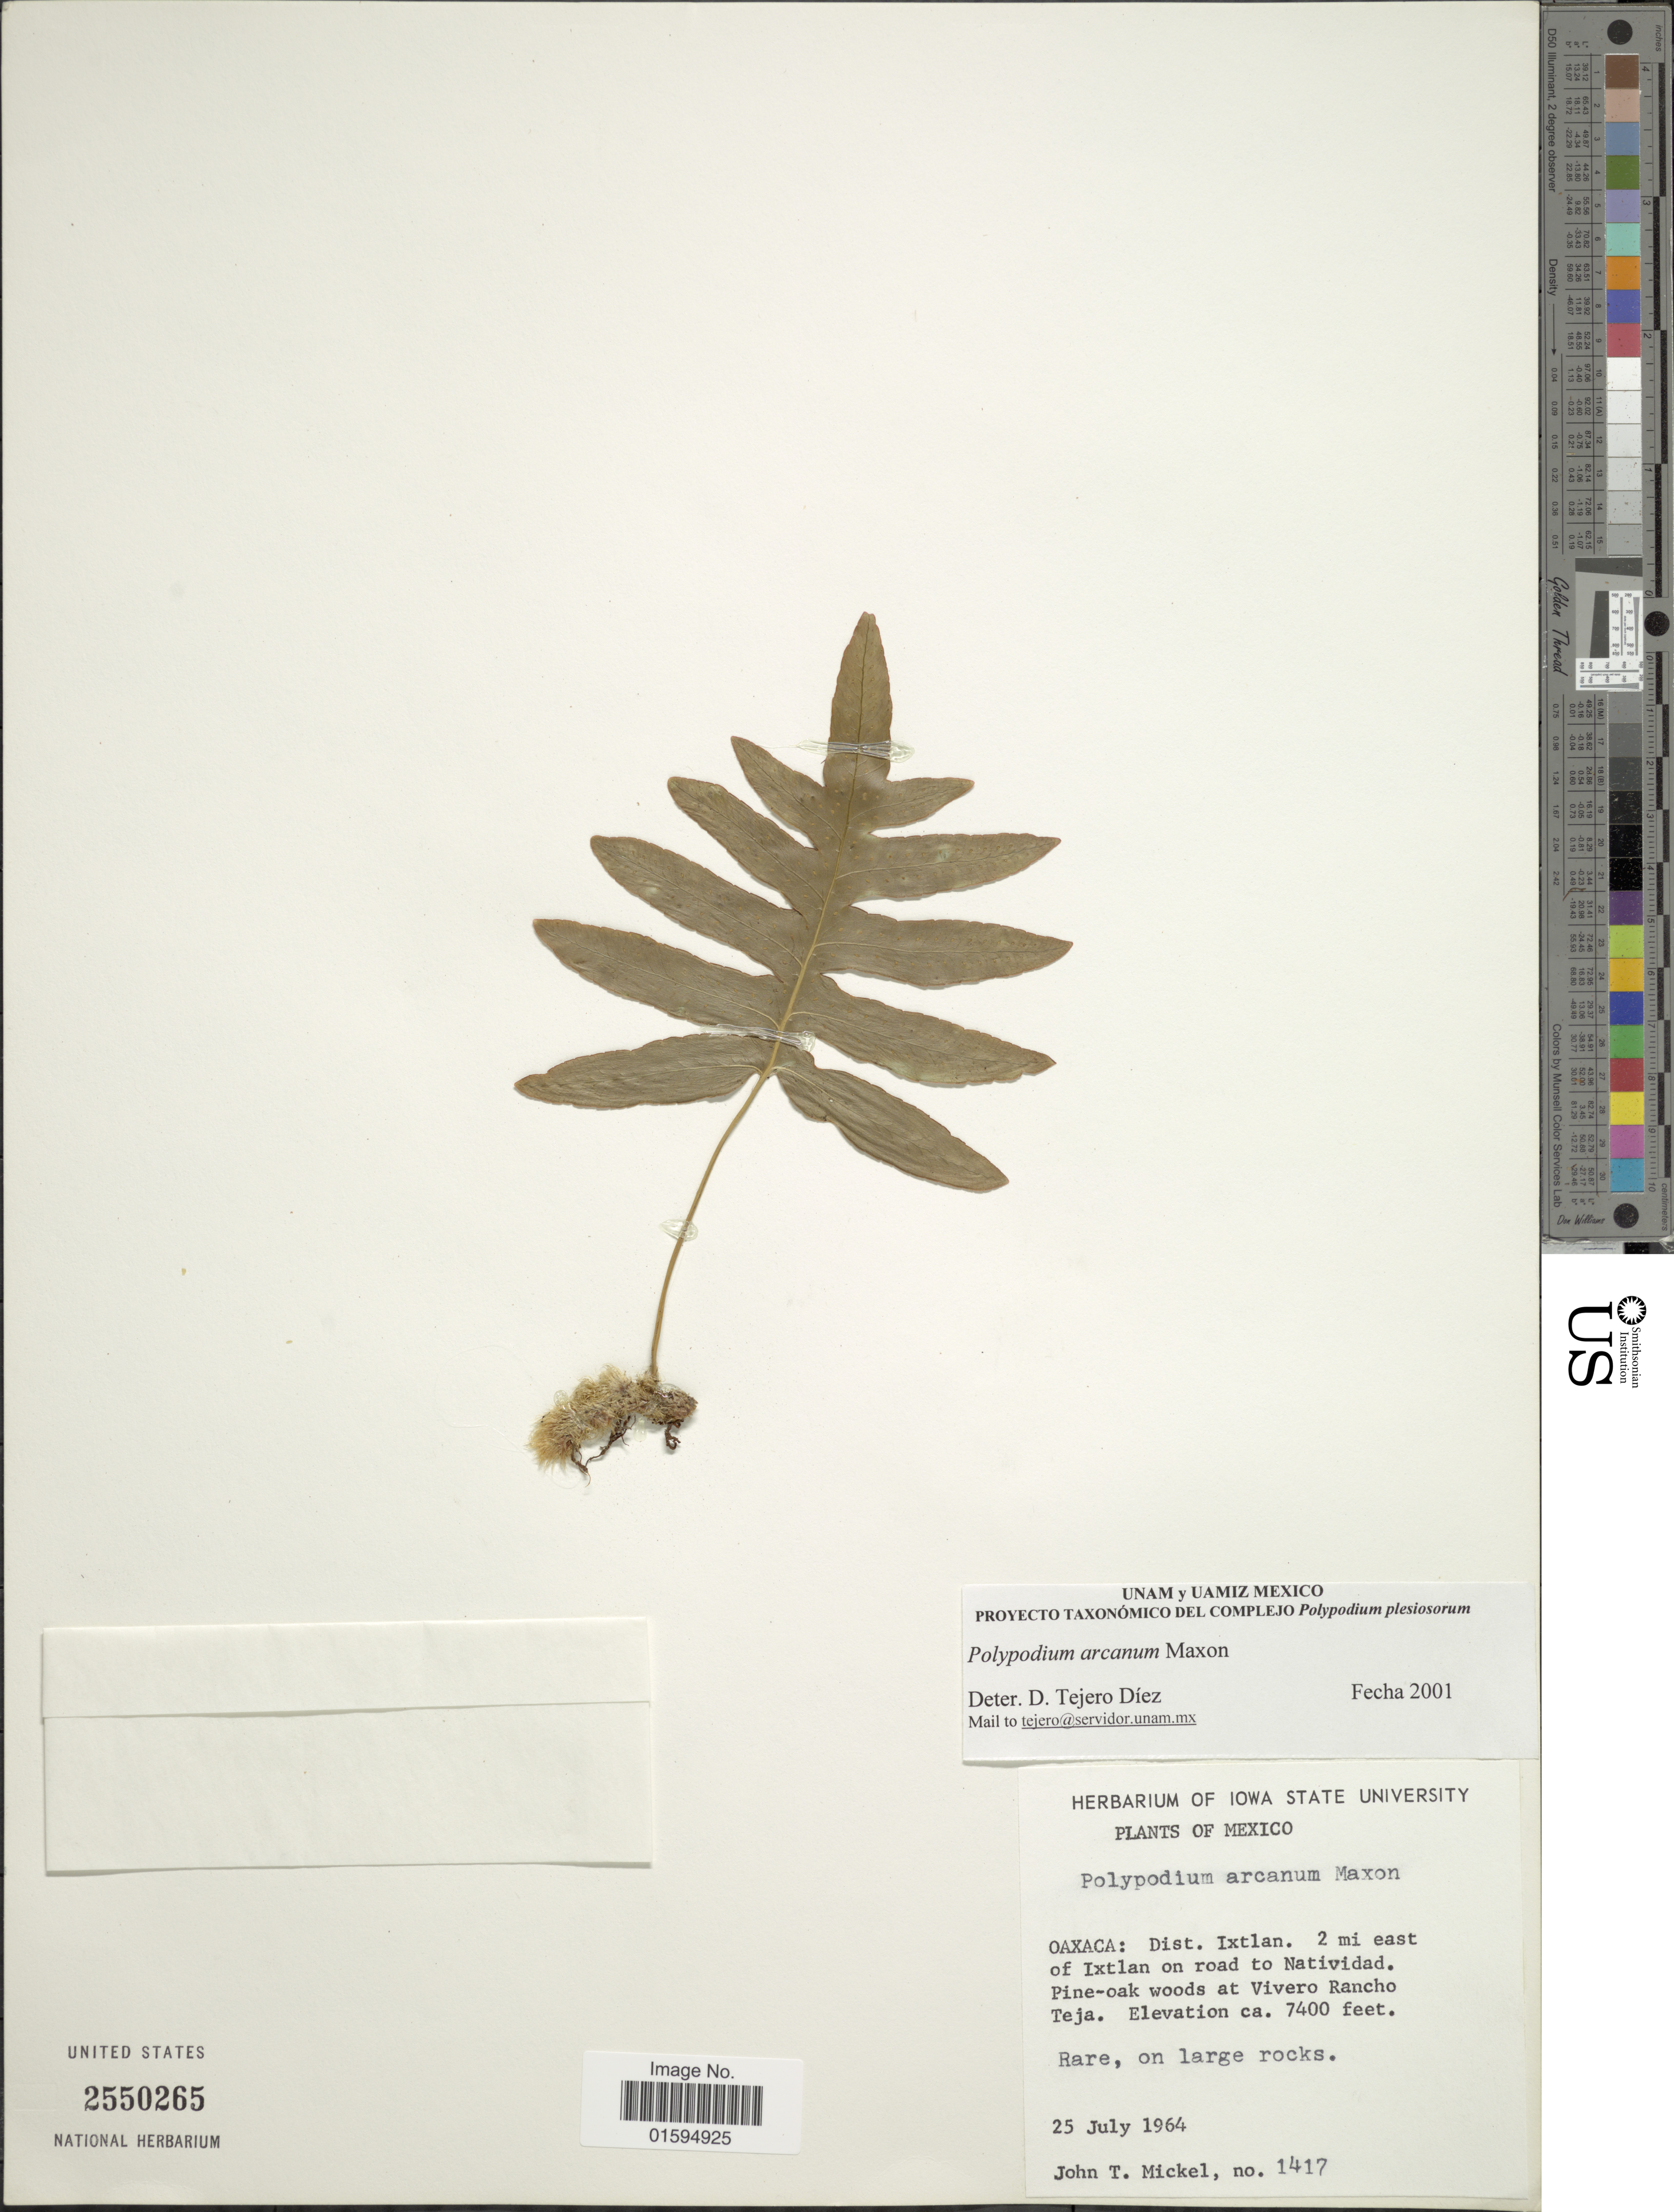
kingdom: Plantae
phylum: Tracheophyta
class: Polypodiopsida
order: Polypodiales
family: Polypodiaceae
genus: Polypodium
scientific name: Polypodium arcanum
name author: Maxon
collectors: J. T. Mickel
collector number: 1417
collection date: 1964-07-25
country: Mexico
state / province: Oaxaca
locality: Dist. Ixtlan. 2 mi east of Ixtlan on road to Natividad. Pine - oak woods at Vivero Rancho Teja.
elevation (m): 2256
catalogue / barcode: US 2550265